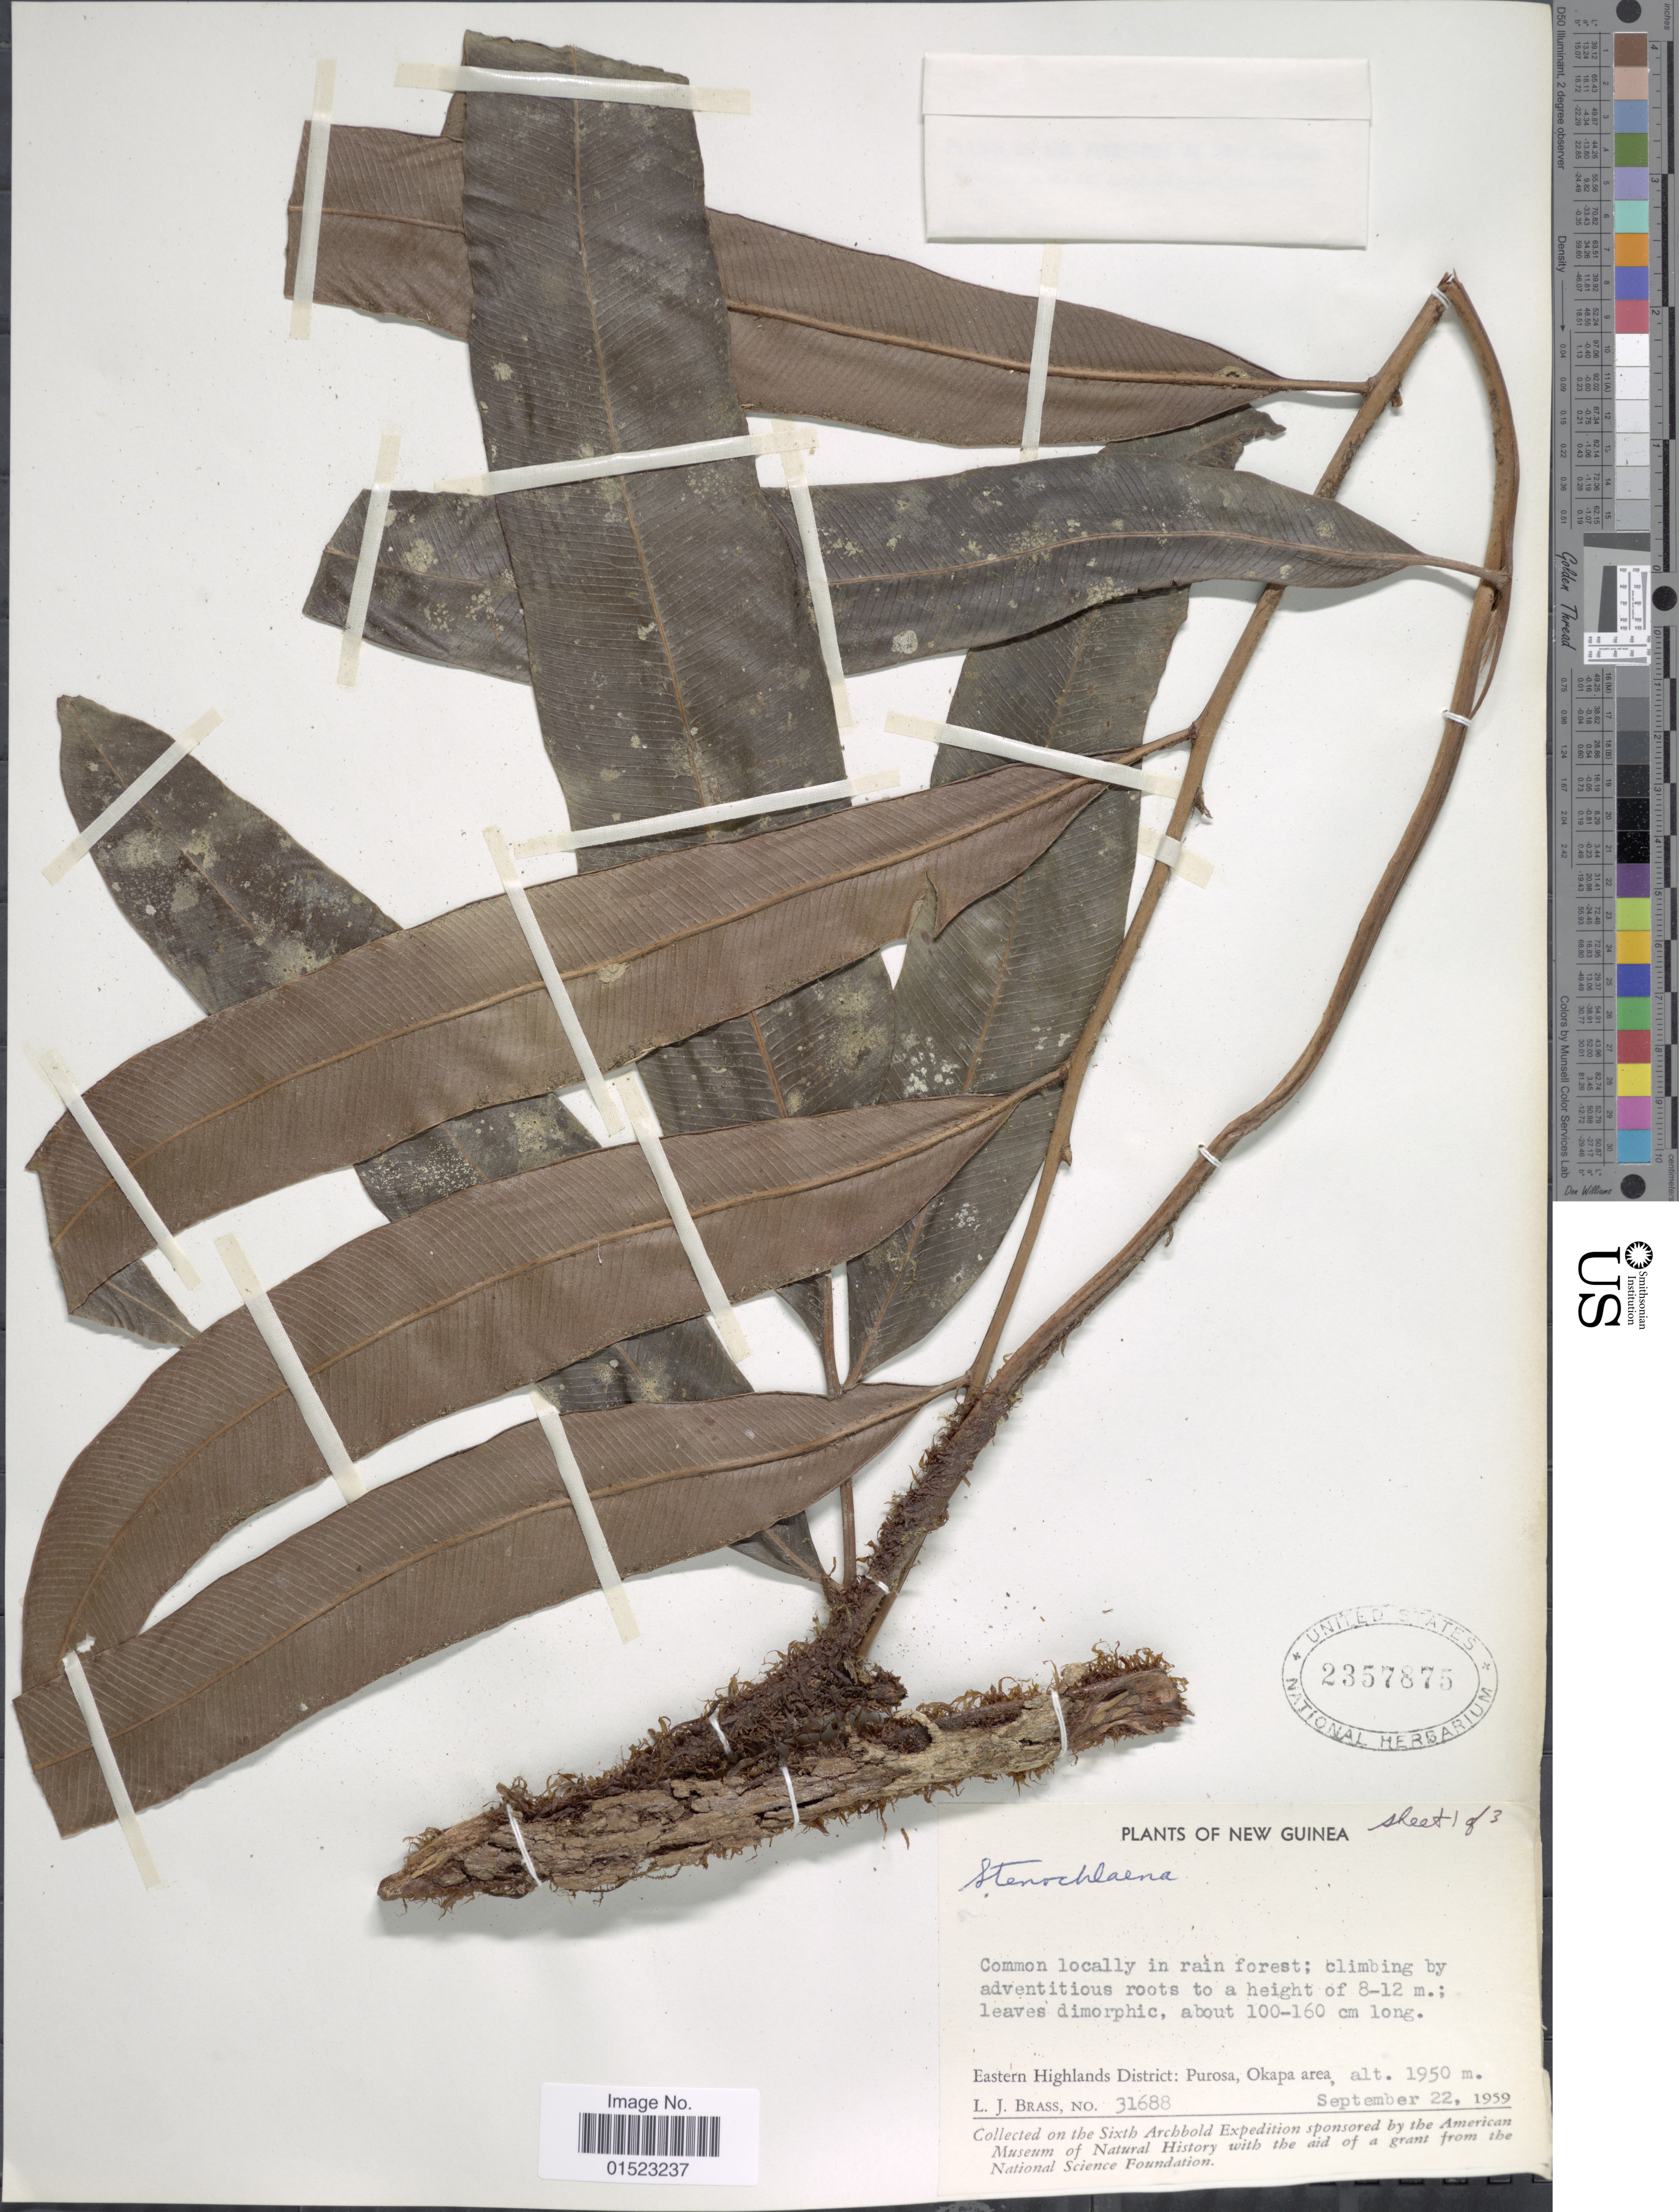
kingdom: Plantae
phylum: Tracheophyta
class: Polypodiopsida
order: Polypodiales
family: Blechnaceae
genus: Brainea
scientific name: Brainea sp.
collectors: L. J. Brass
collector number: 31688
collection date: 1959-09-22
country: Papua New Guinea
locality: Eastern Highlands District, Purosa, Okapa area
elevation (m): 1950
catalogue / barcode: US 2357875